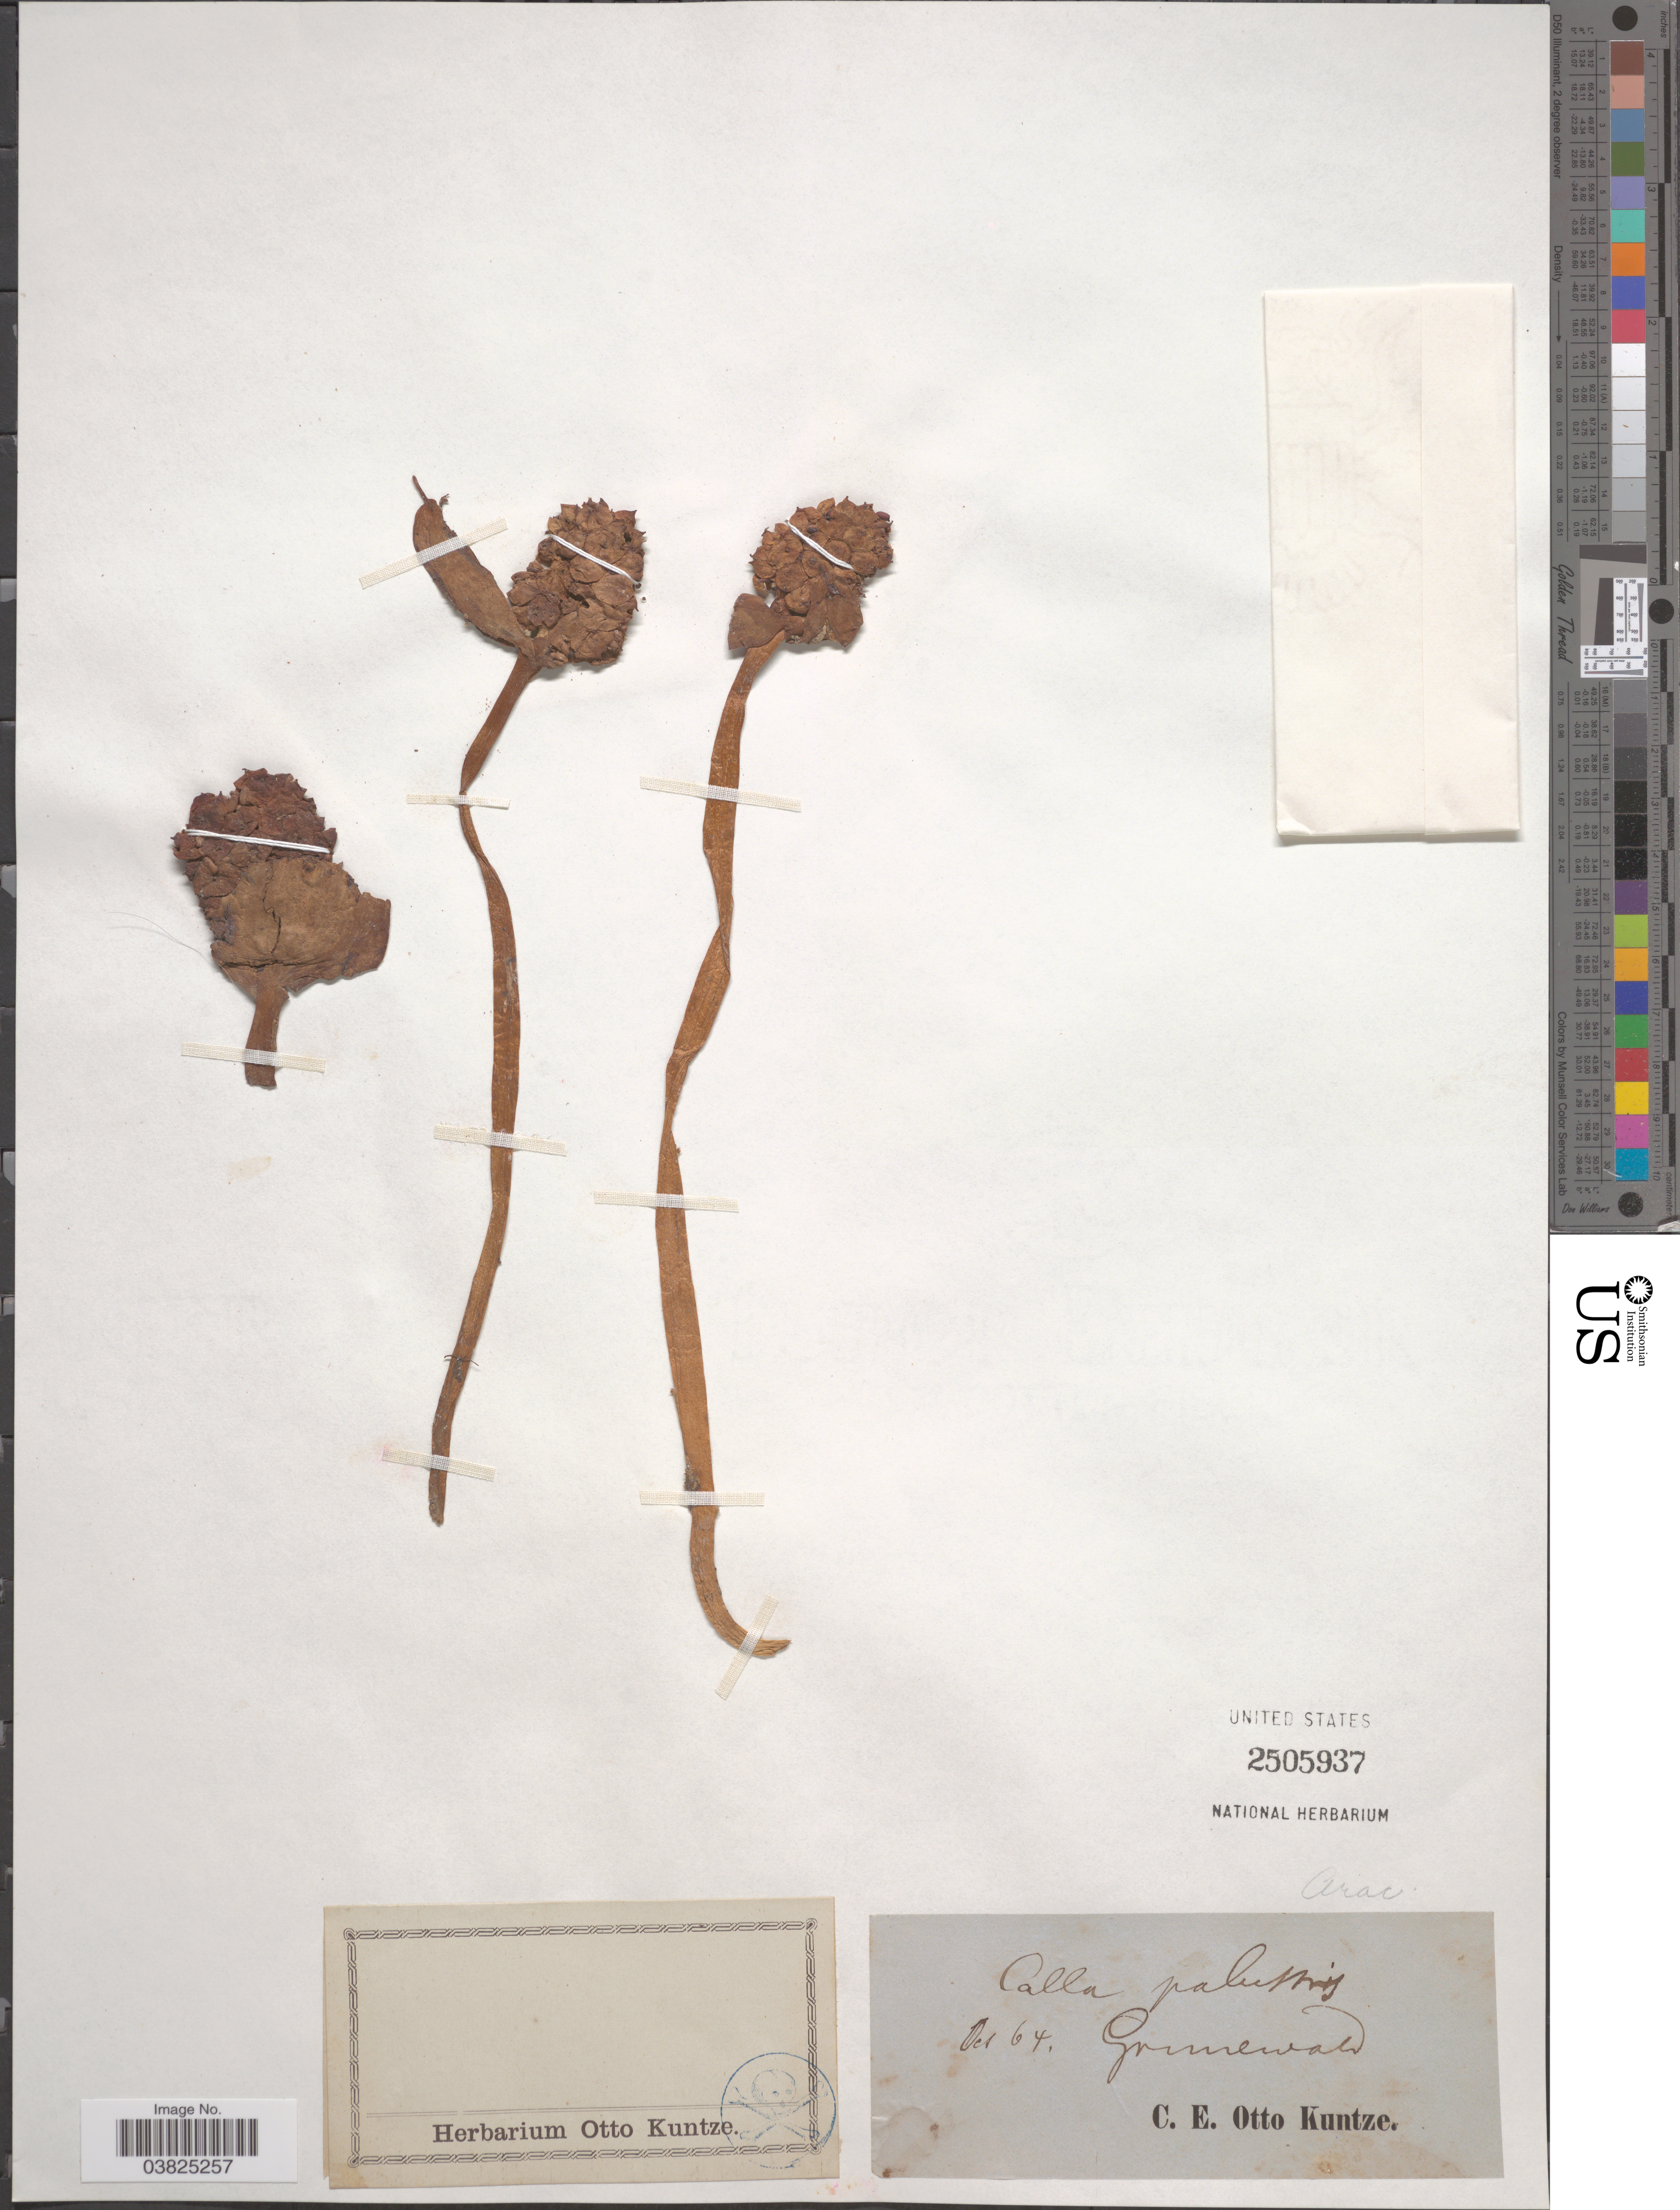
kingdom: Plantae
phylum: Tracheophyta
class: Liliopsida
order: Alismatales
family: Araceae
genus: Calla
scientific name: Calla palustris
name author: L.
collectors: C.E.O. Kuntze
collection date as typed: Transcribed d/m/y: /10/64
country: Germany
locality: Grunewald.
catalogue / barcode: US 2505937